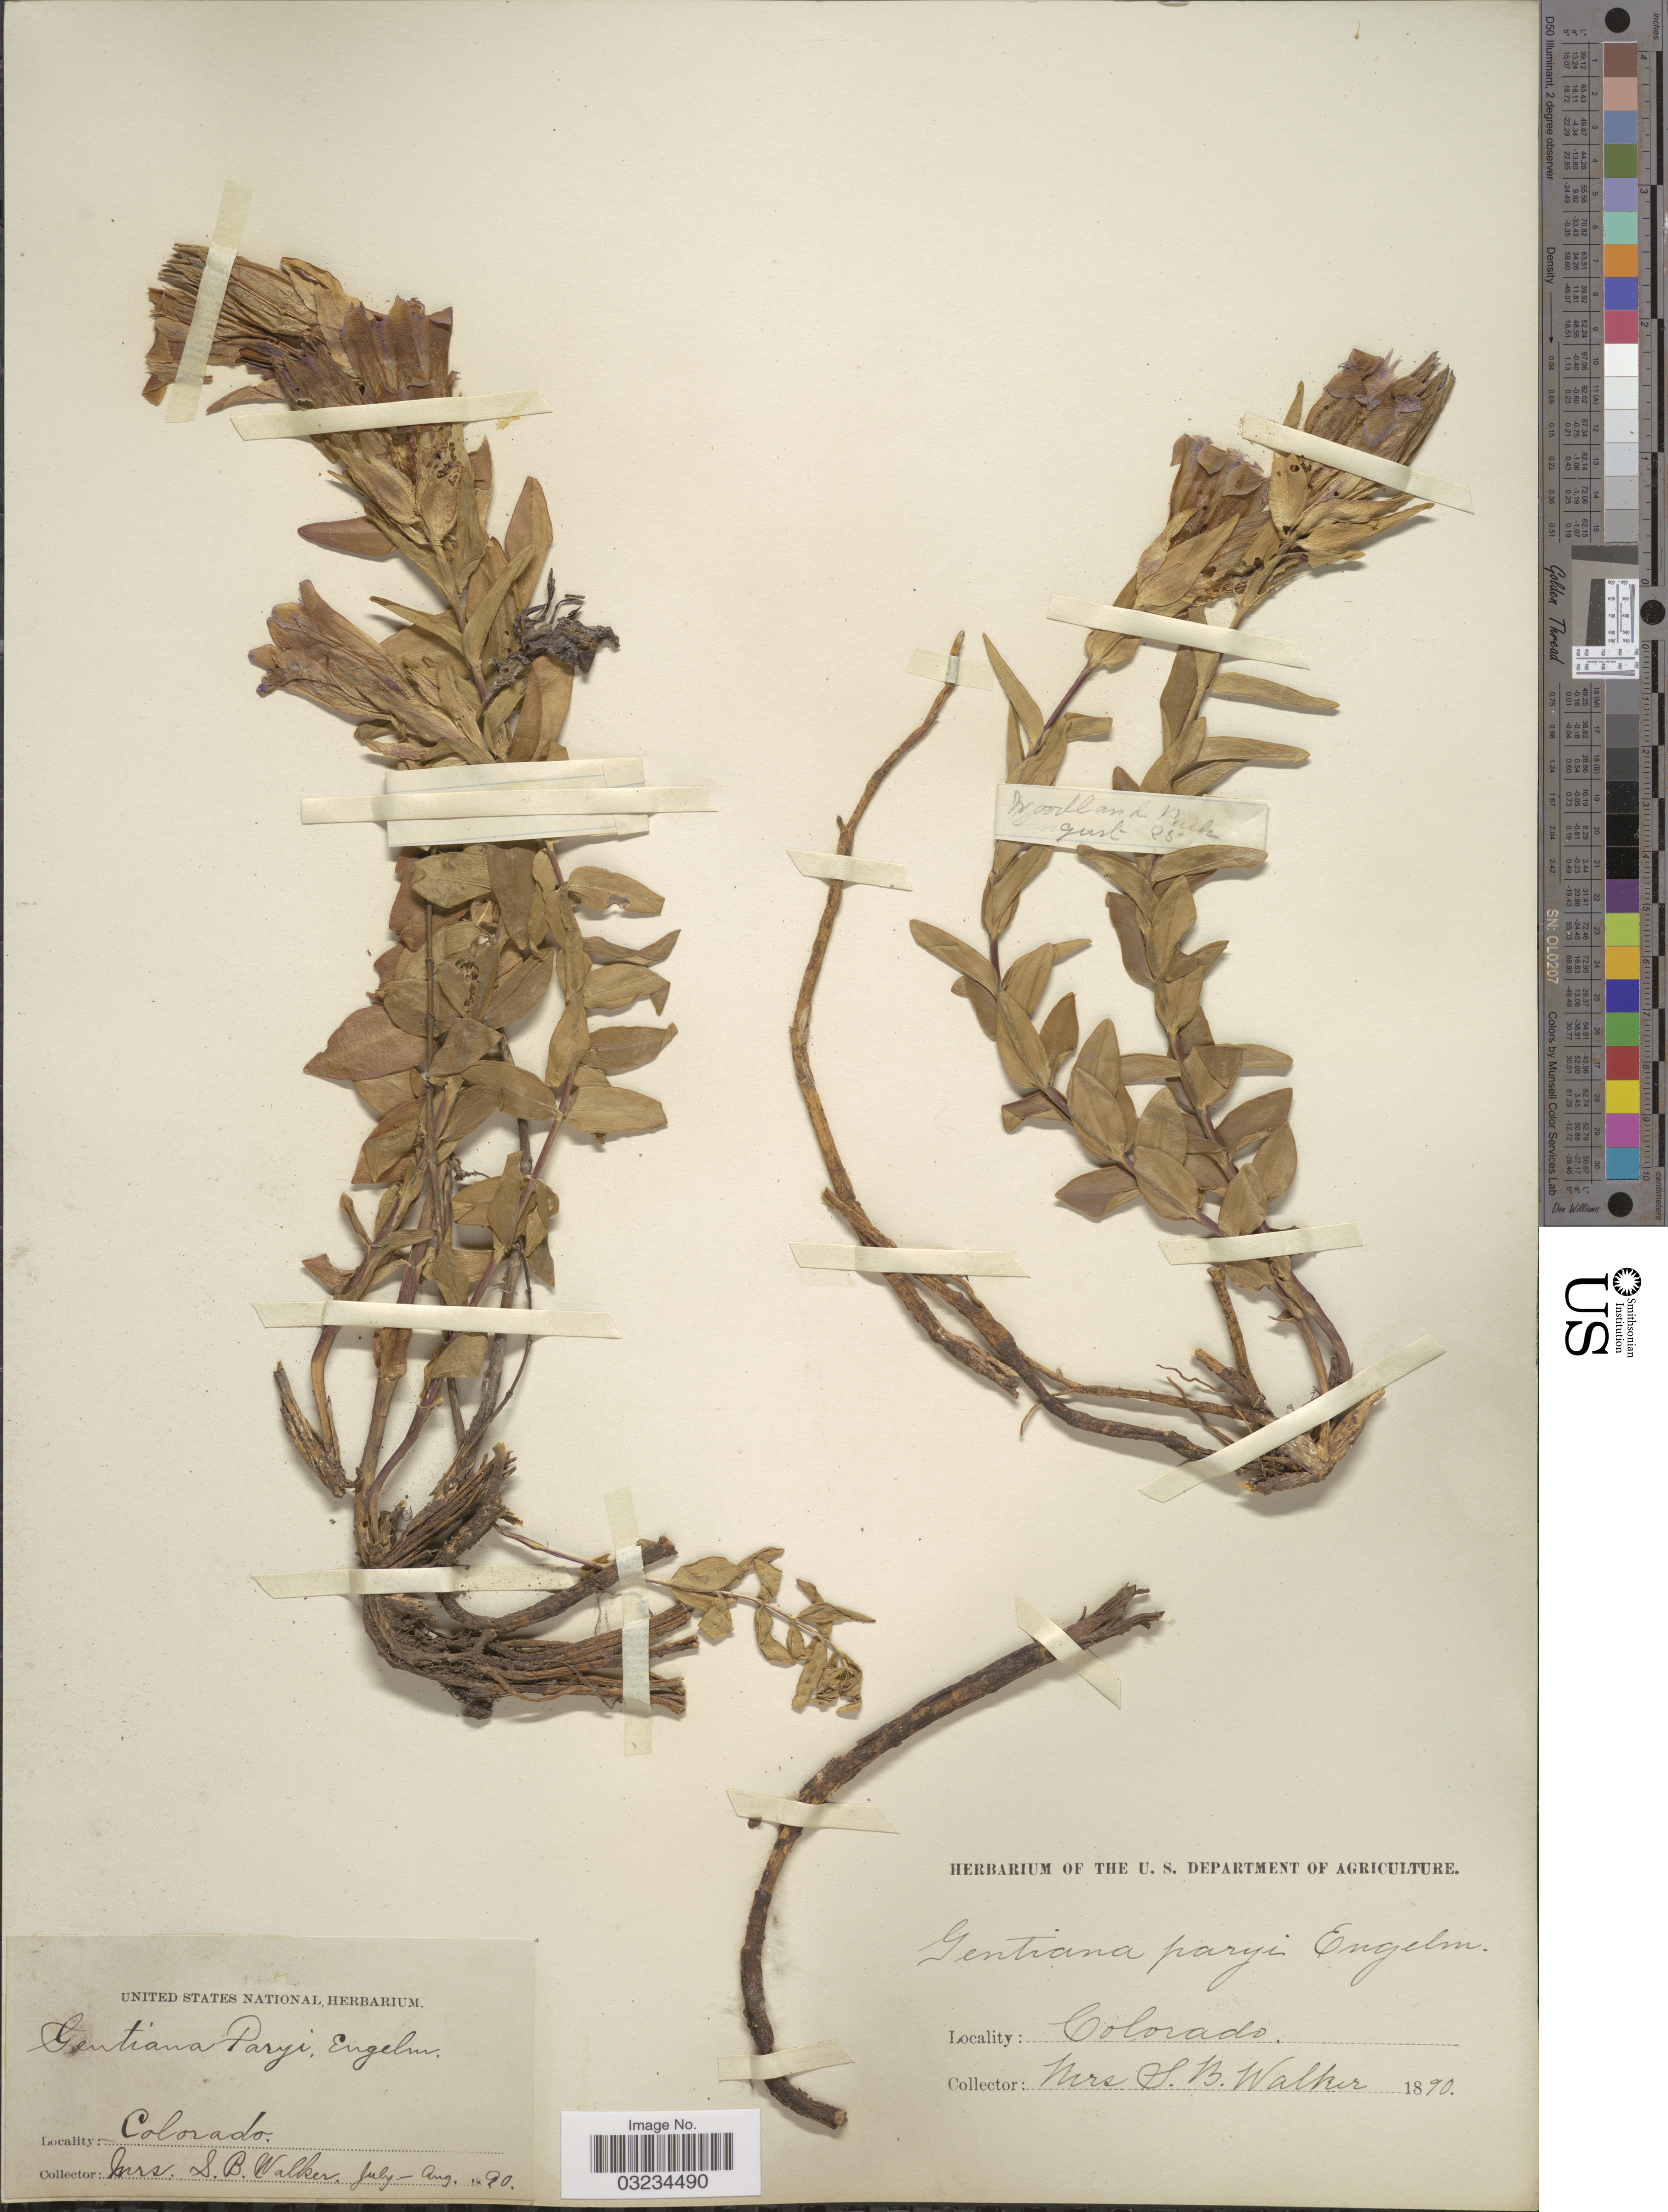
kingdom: Plantae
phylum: Tracheophyta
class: Magnoliopsida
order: Gentianales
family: Gentianaceae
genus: Gentiana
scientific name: Gentiana parryi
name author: Engelm.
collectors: S. Walker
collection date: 1890-07/1890-08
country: United States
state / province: Colorado